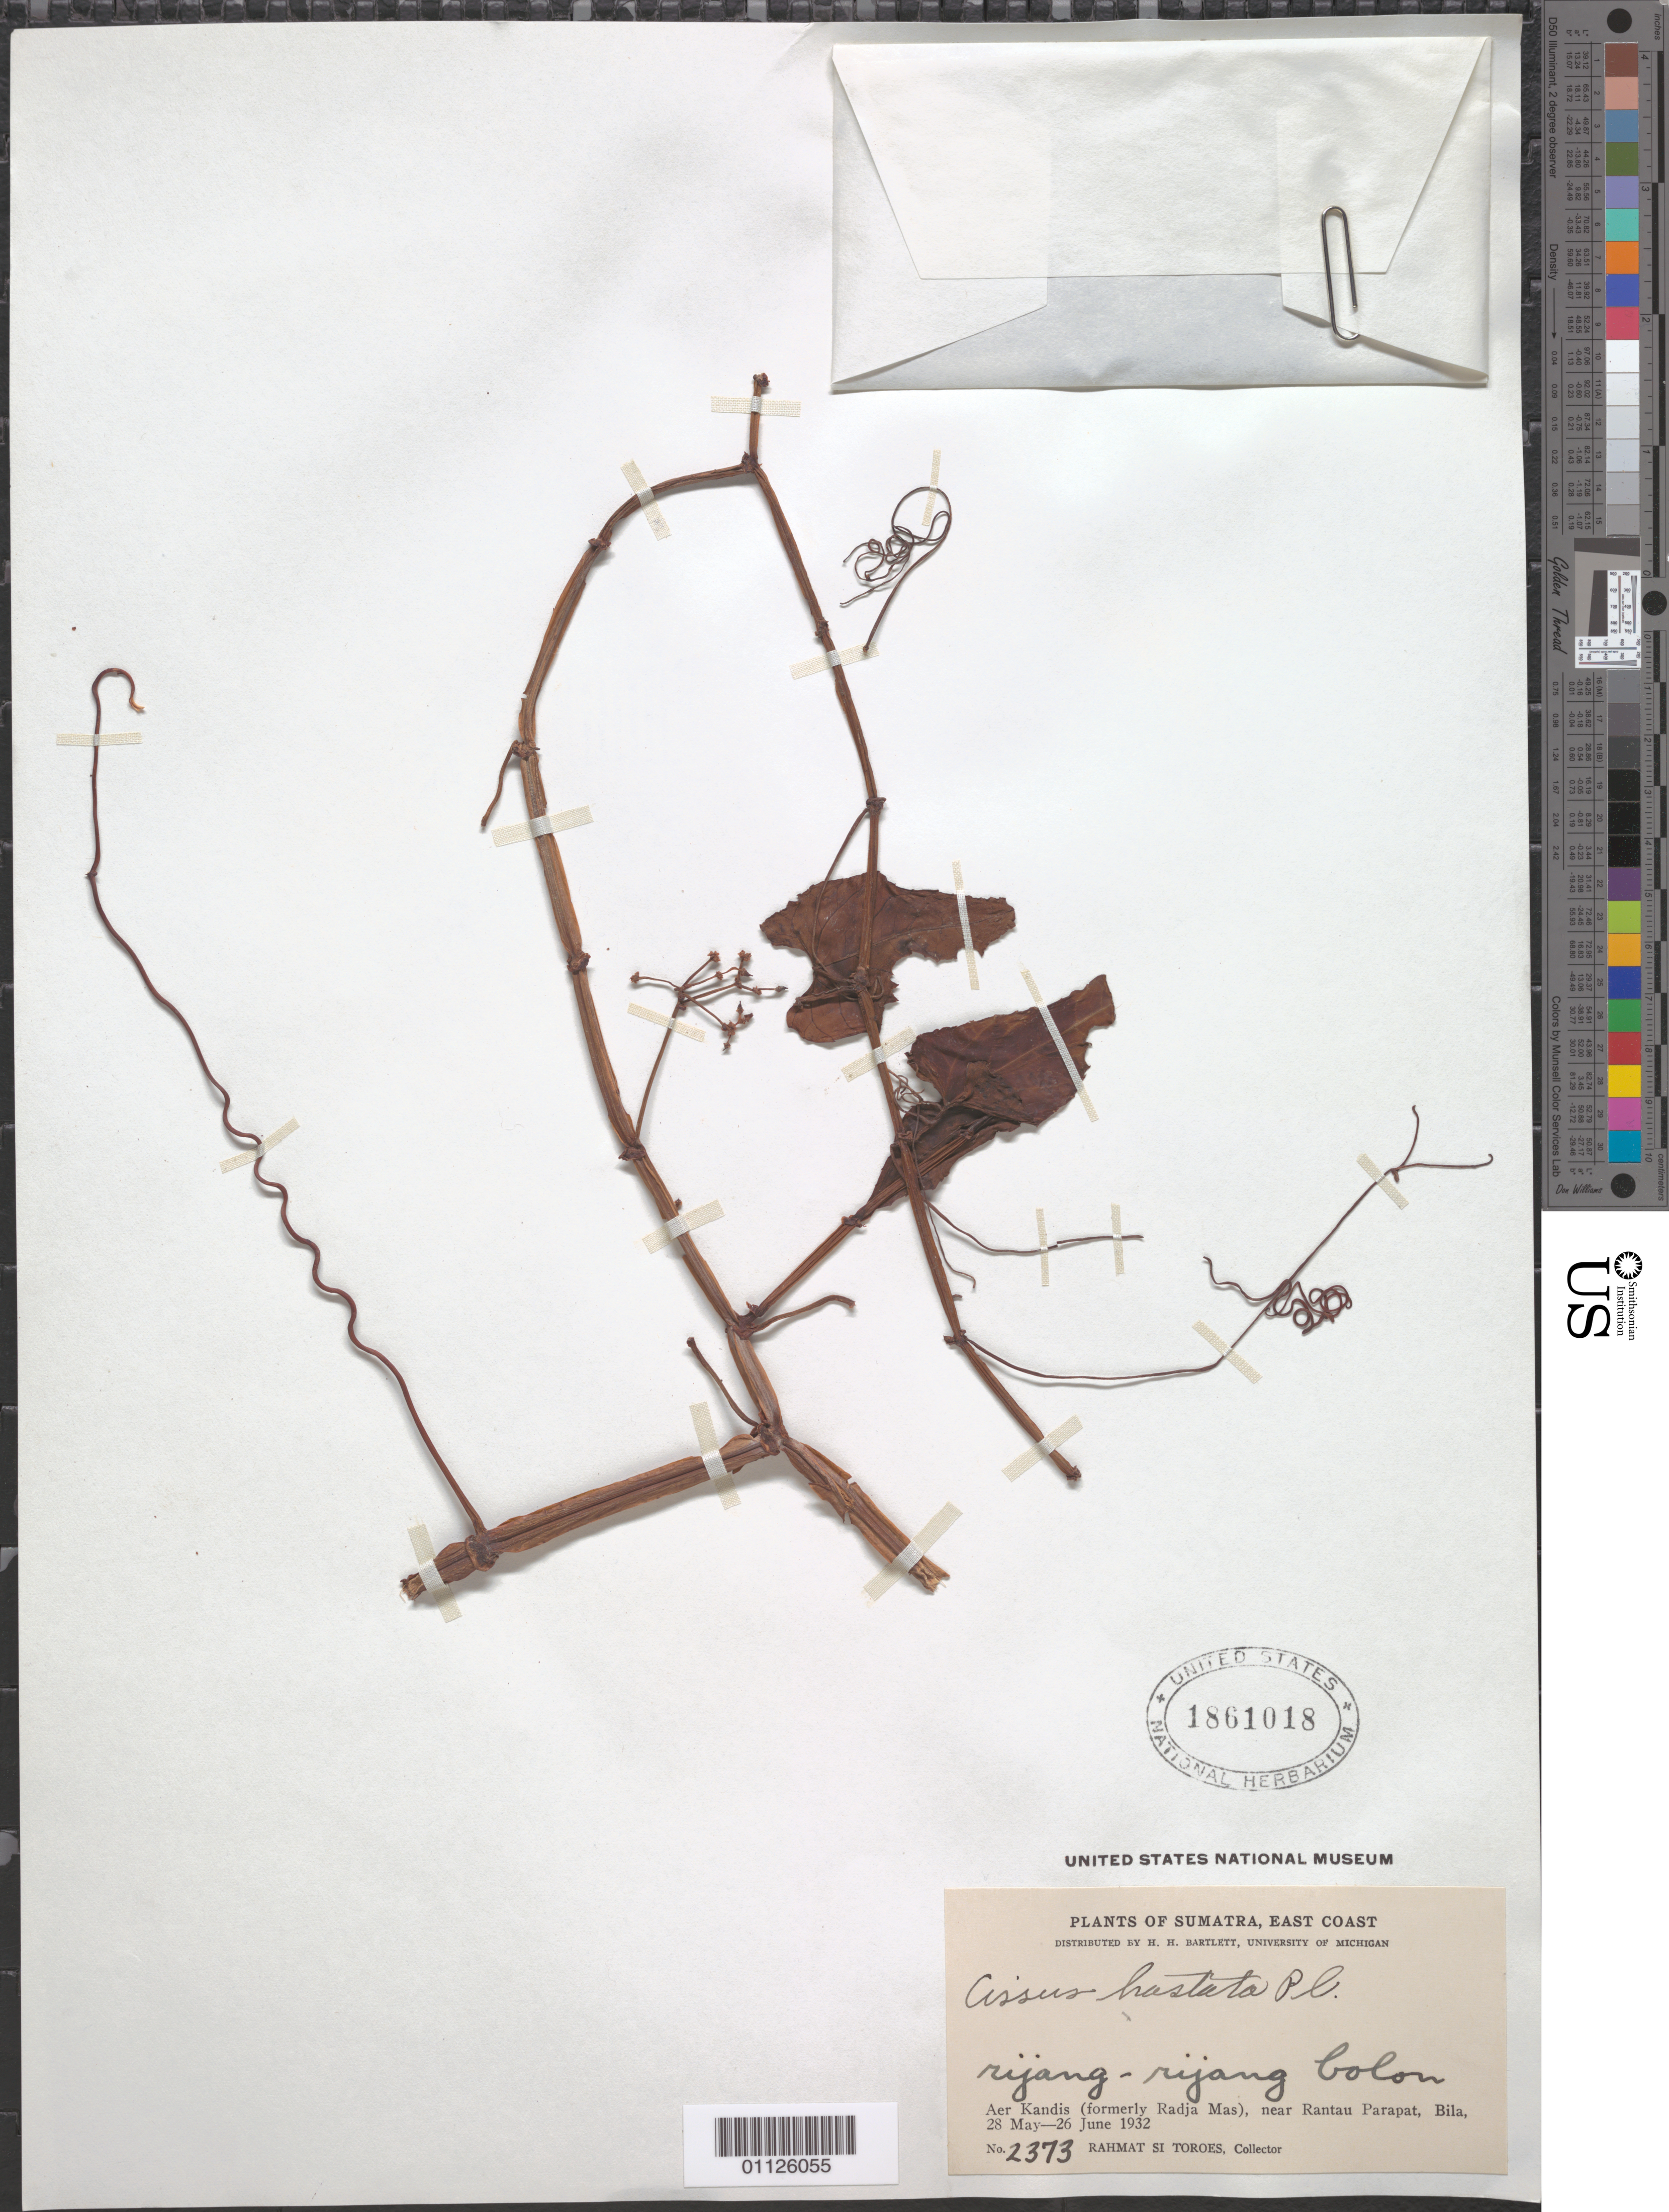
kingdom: Plantae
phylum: Tracheophyta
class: Magnoliopsida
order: Vitales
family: Vitaceae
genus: Cissus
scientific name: Cissus hastata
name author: Miq.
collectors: Rahmat Si Boeea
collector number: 2373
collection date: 1932-05-28/1932-06-26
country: Indonesia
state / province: Sumatra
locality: E Coast. Aer Kandis (formerly Radja Mas), near Rantau Parapat, Bila.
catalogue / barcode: US 1861018